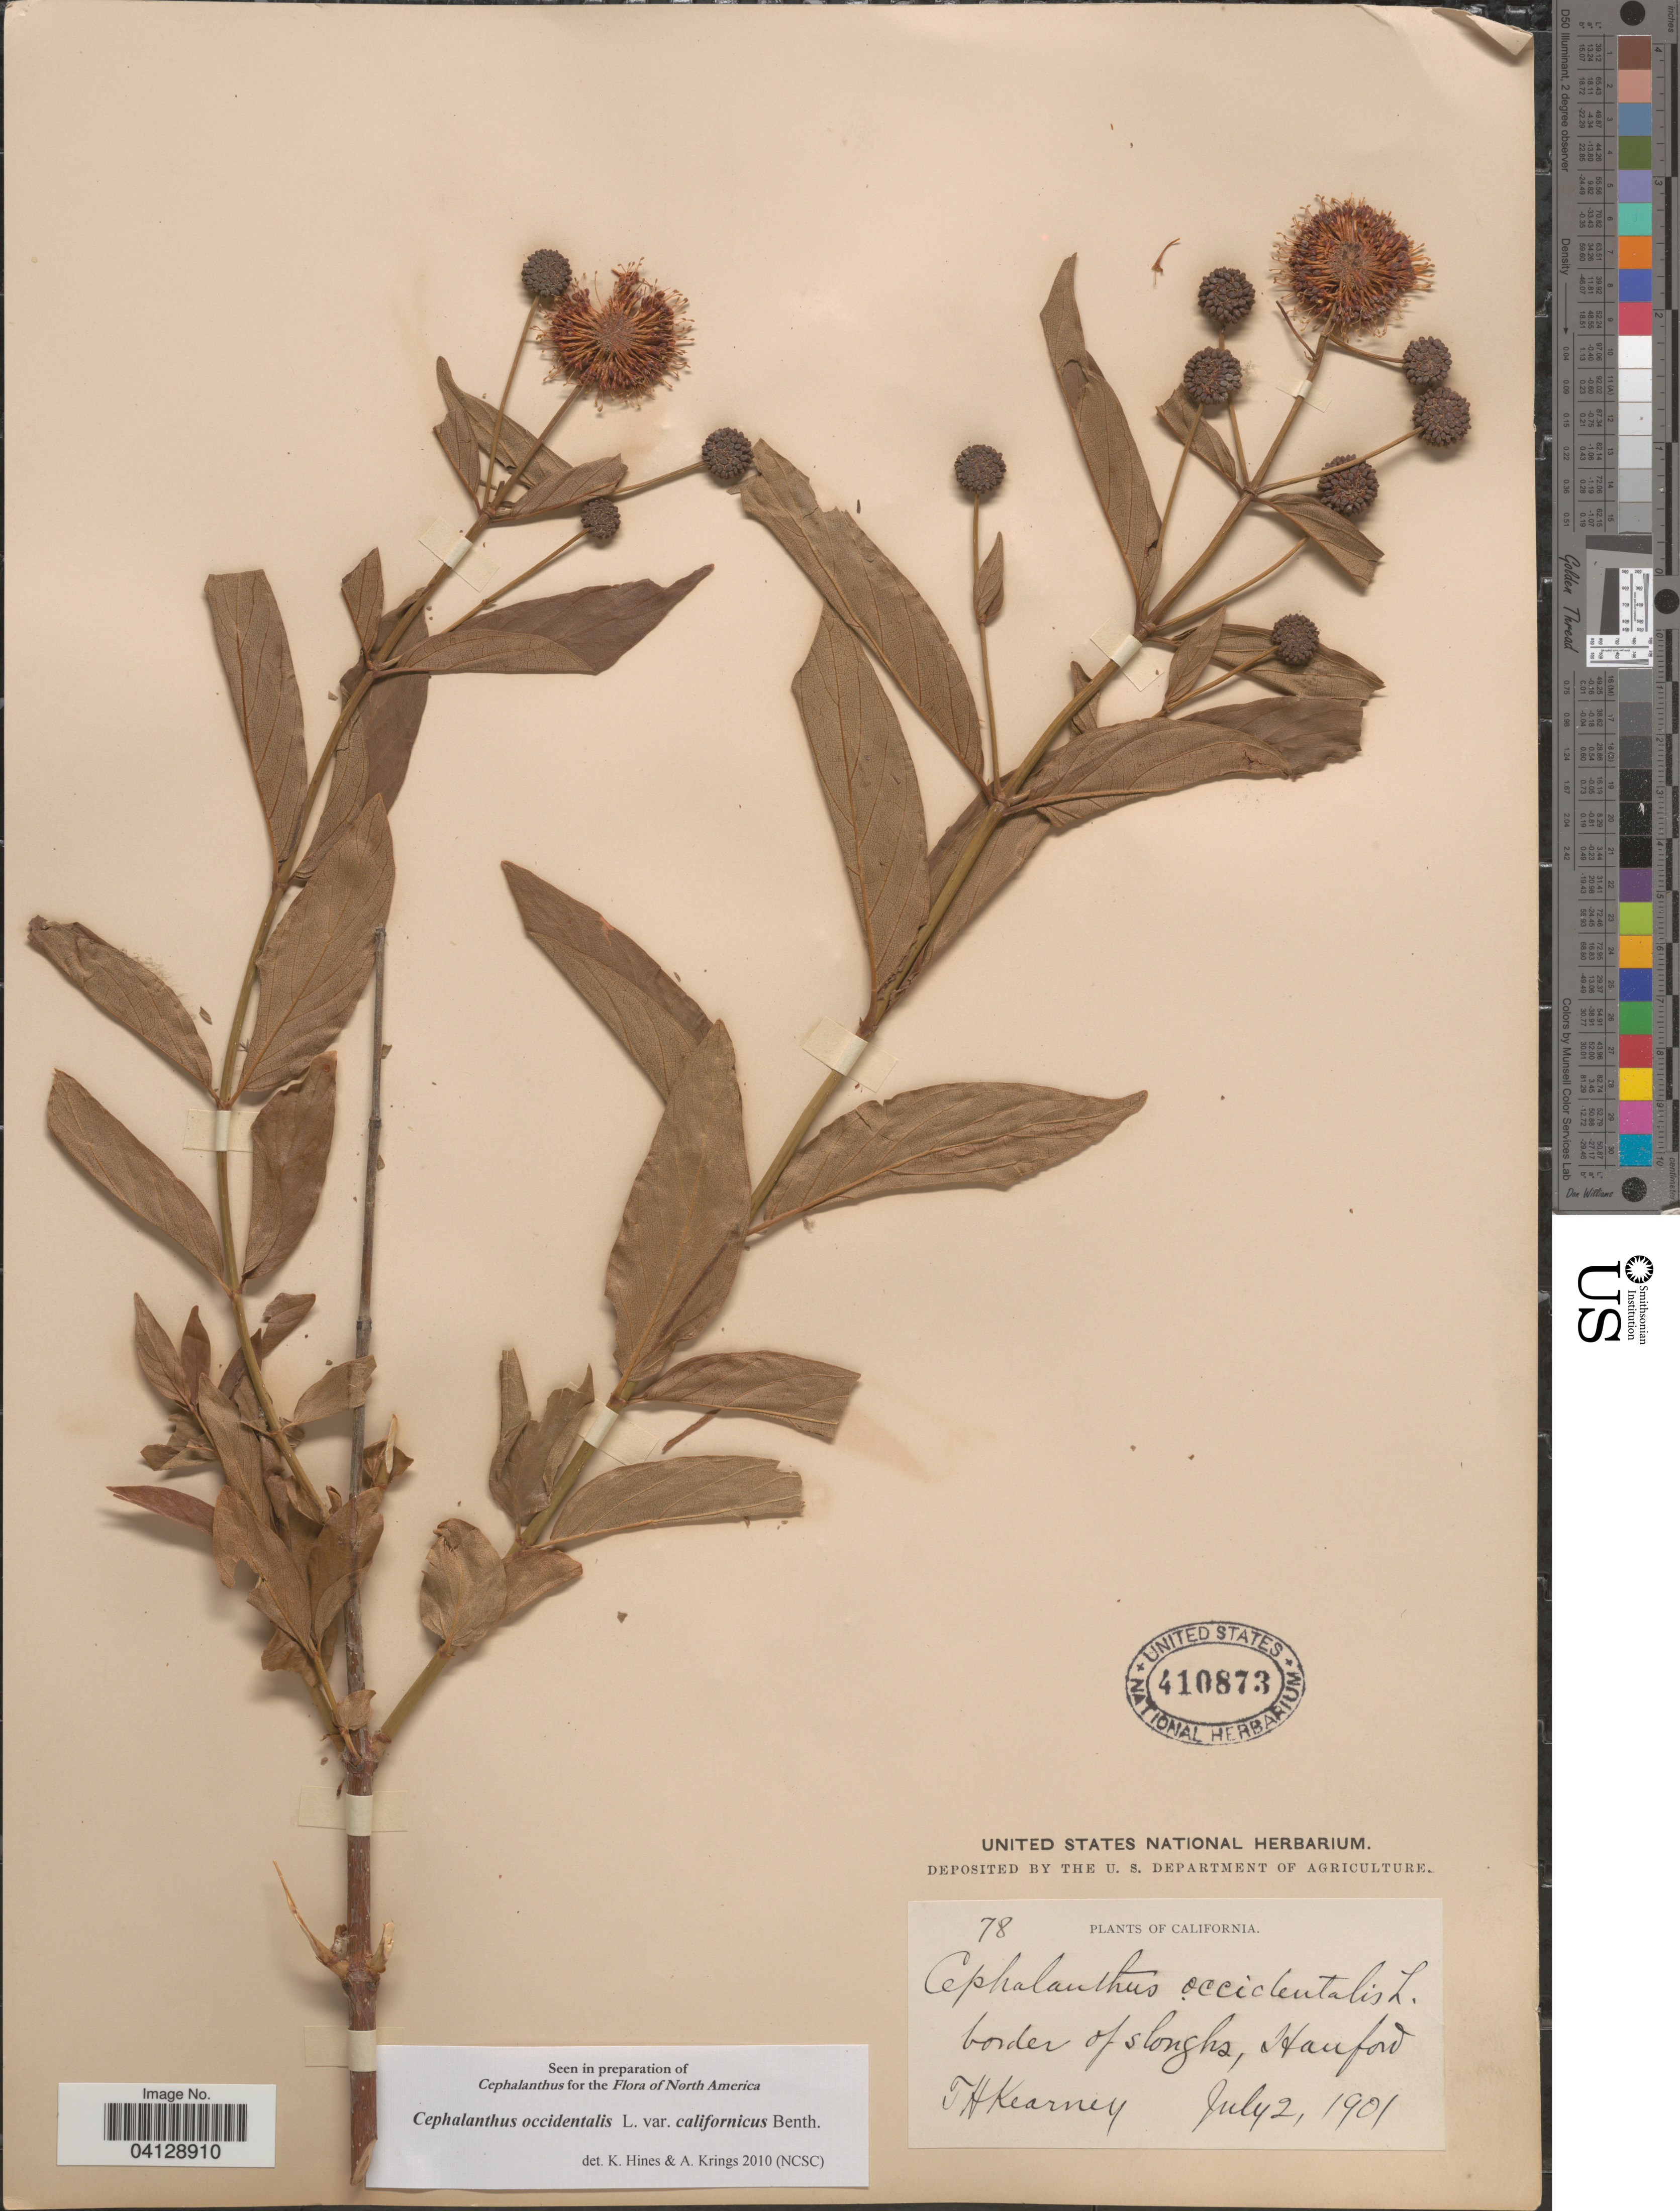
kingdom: Plantae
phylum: Tracheophyta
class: Magnoliopsida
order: Gentianales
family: Rubiaceae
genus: Cephalanthus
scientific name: Cephalanthus occidentalis var. californicus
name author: Benth.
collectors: T. H. Kearney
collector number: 78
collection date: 1901-07-02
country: United States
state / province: California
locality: Border of sloughs, Hanford.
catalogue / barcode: US 410873